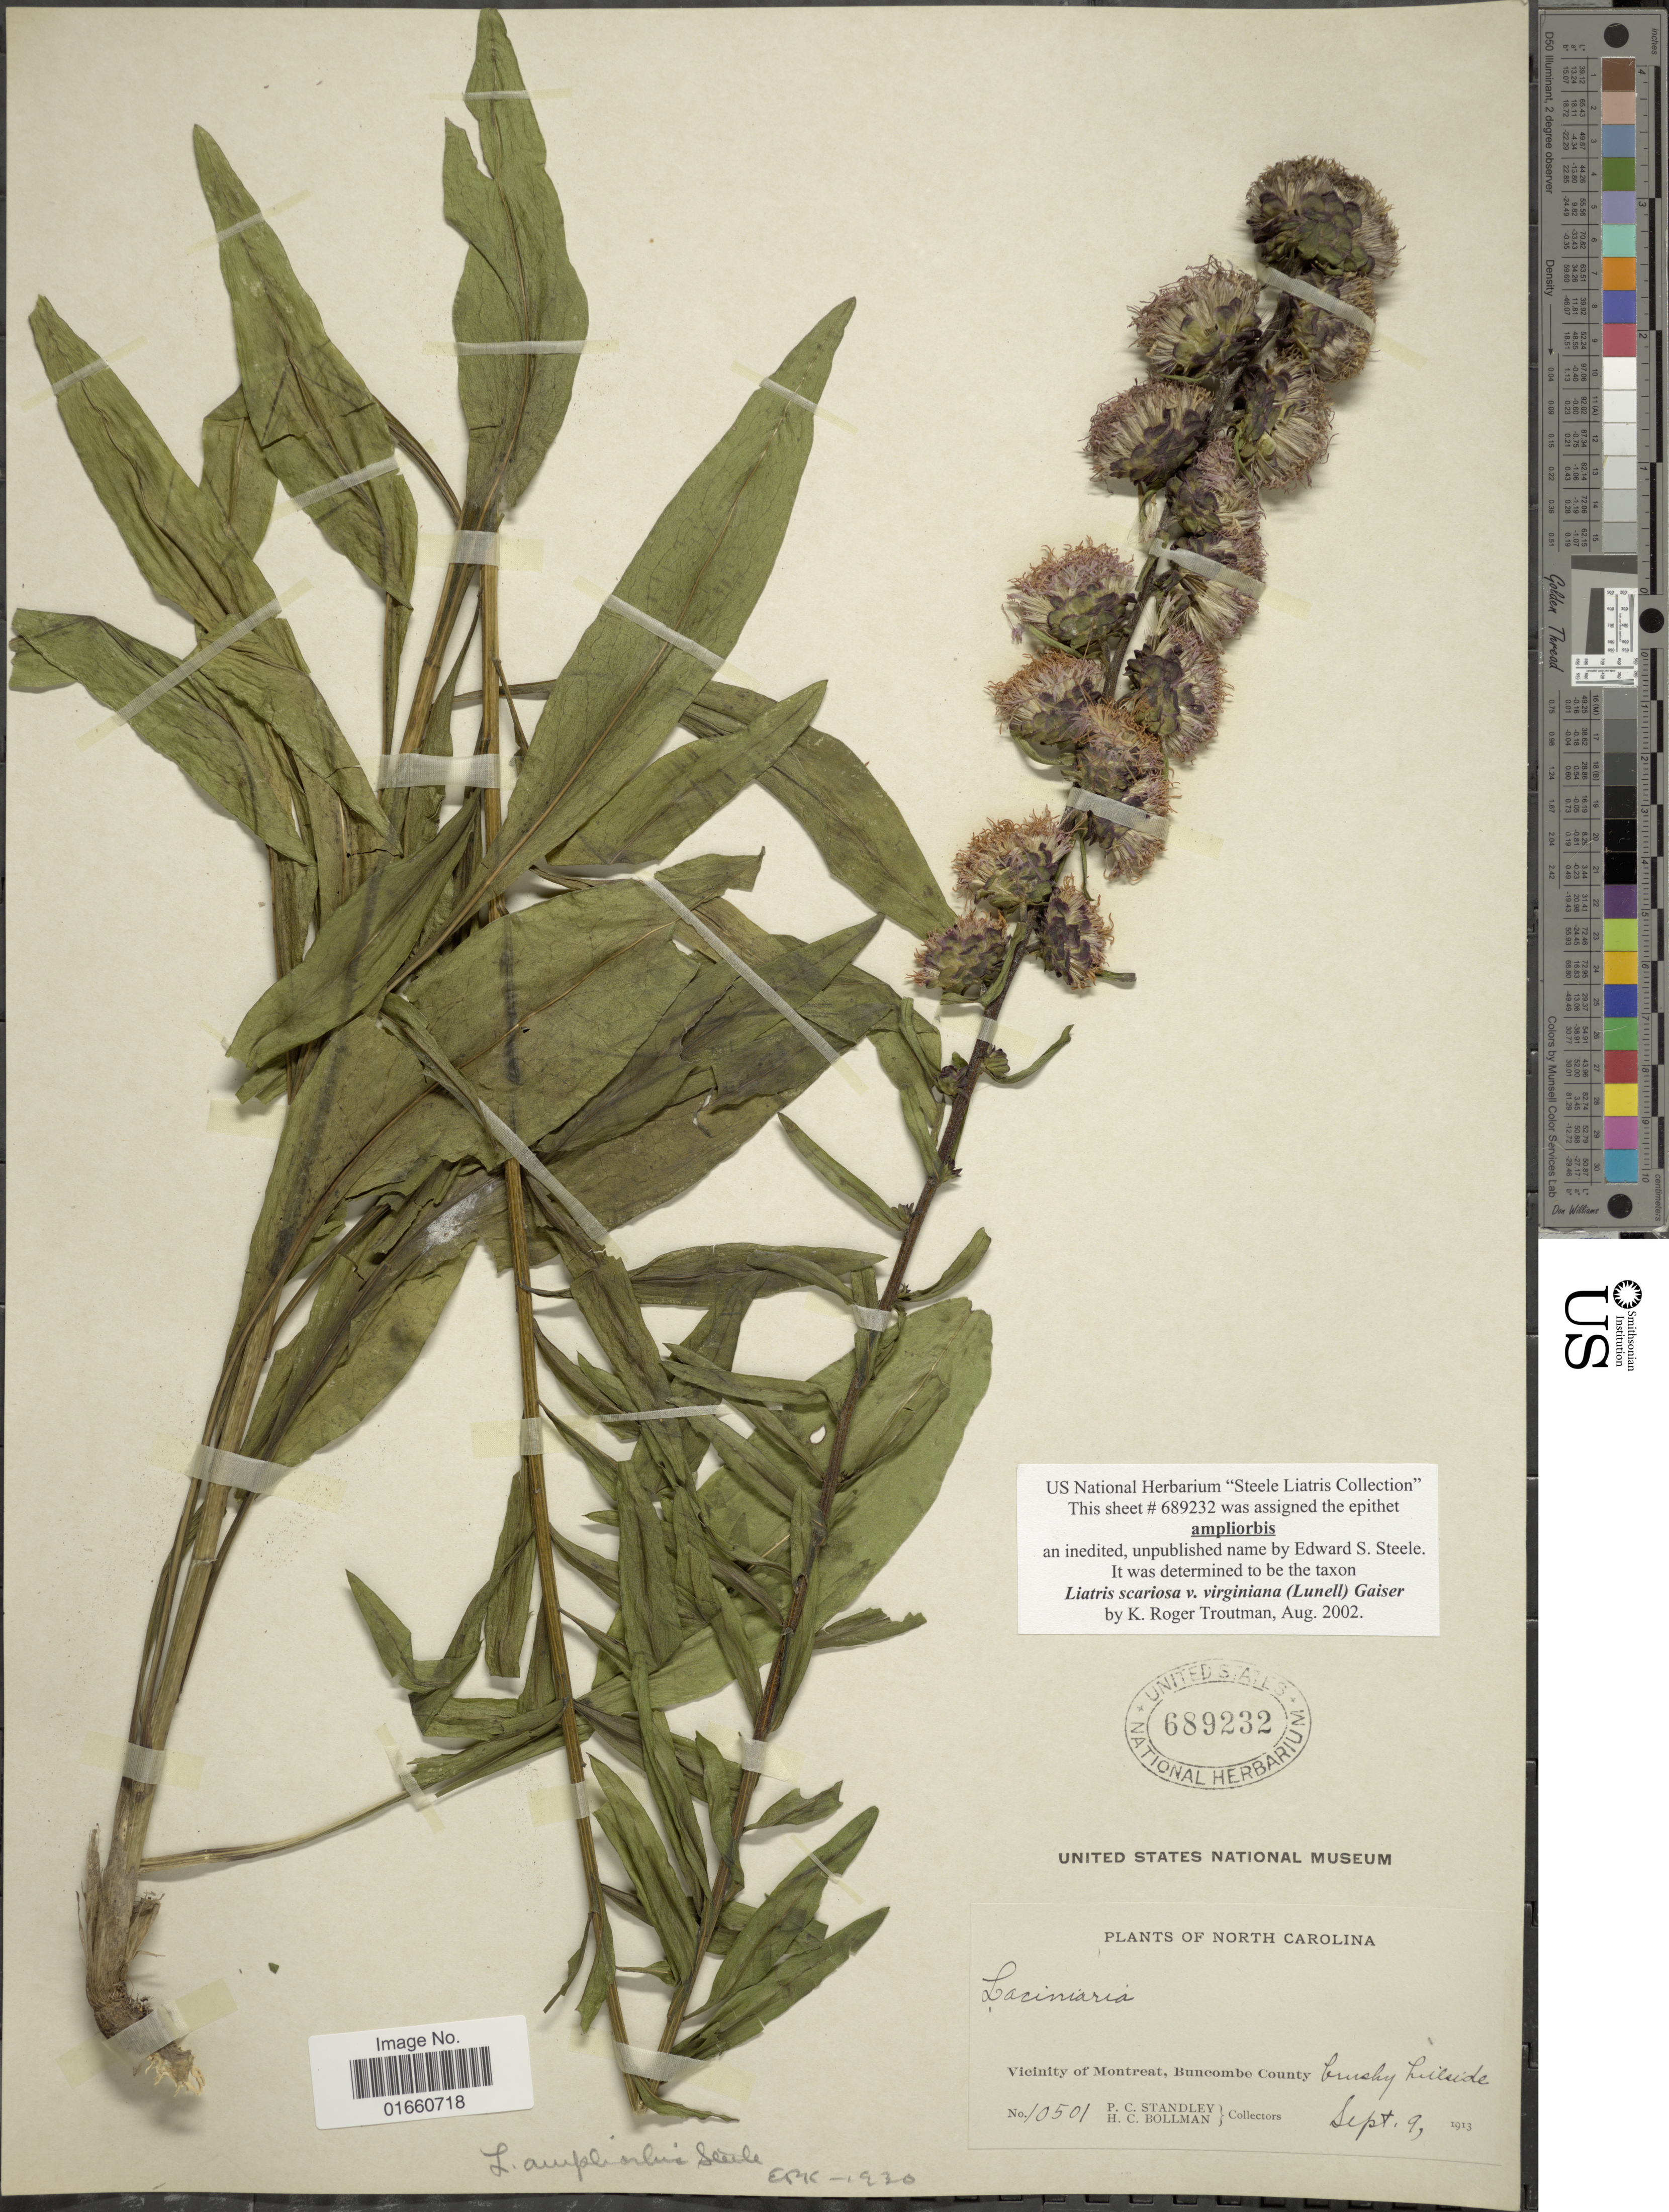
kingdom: Plantae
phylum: Tracheophyta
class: Magnoliopsida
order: Asterales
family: Asteraceae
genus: Liatris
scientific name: Liatris scariosa var. virginiana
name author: (Lunell) Gaiser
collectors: P. C. Standley & H. C. Bollman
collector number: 10501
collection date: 1913-09-09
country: United States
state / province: North Carolina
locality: Vicinity of Montreat, Buncombe County, brushy hillside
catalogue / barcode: US 689232